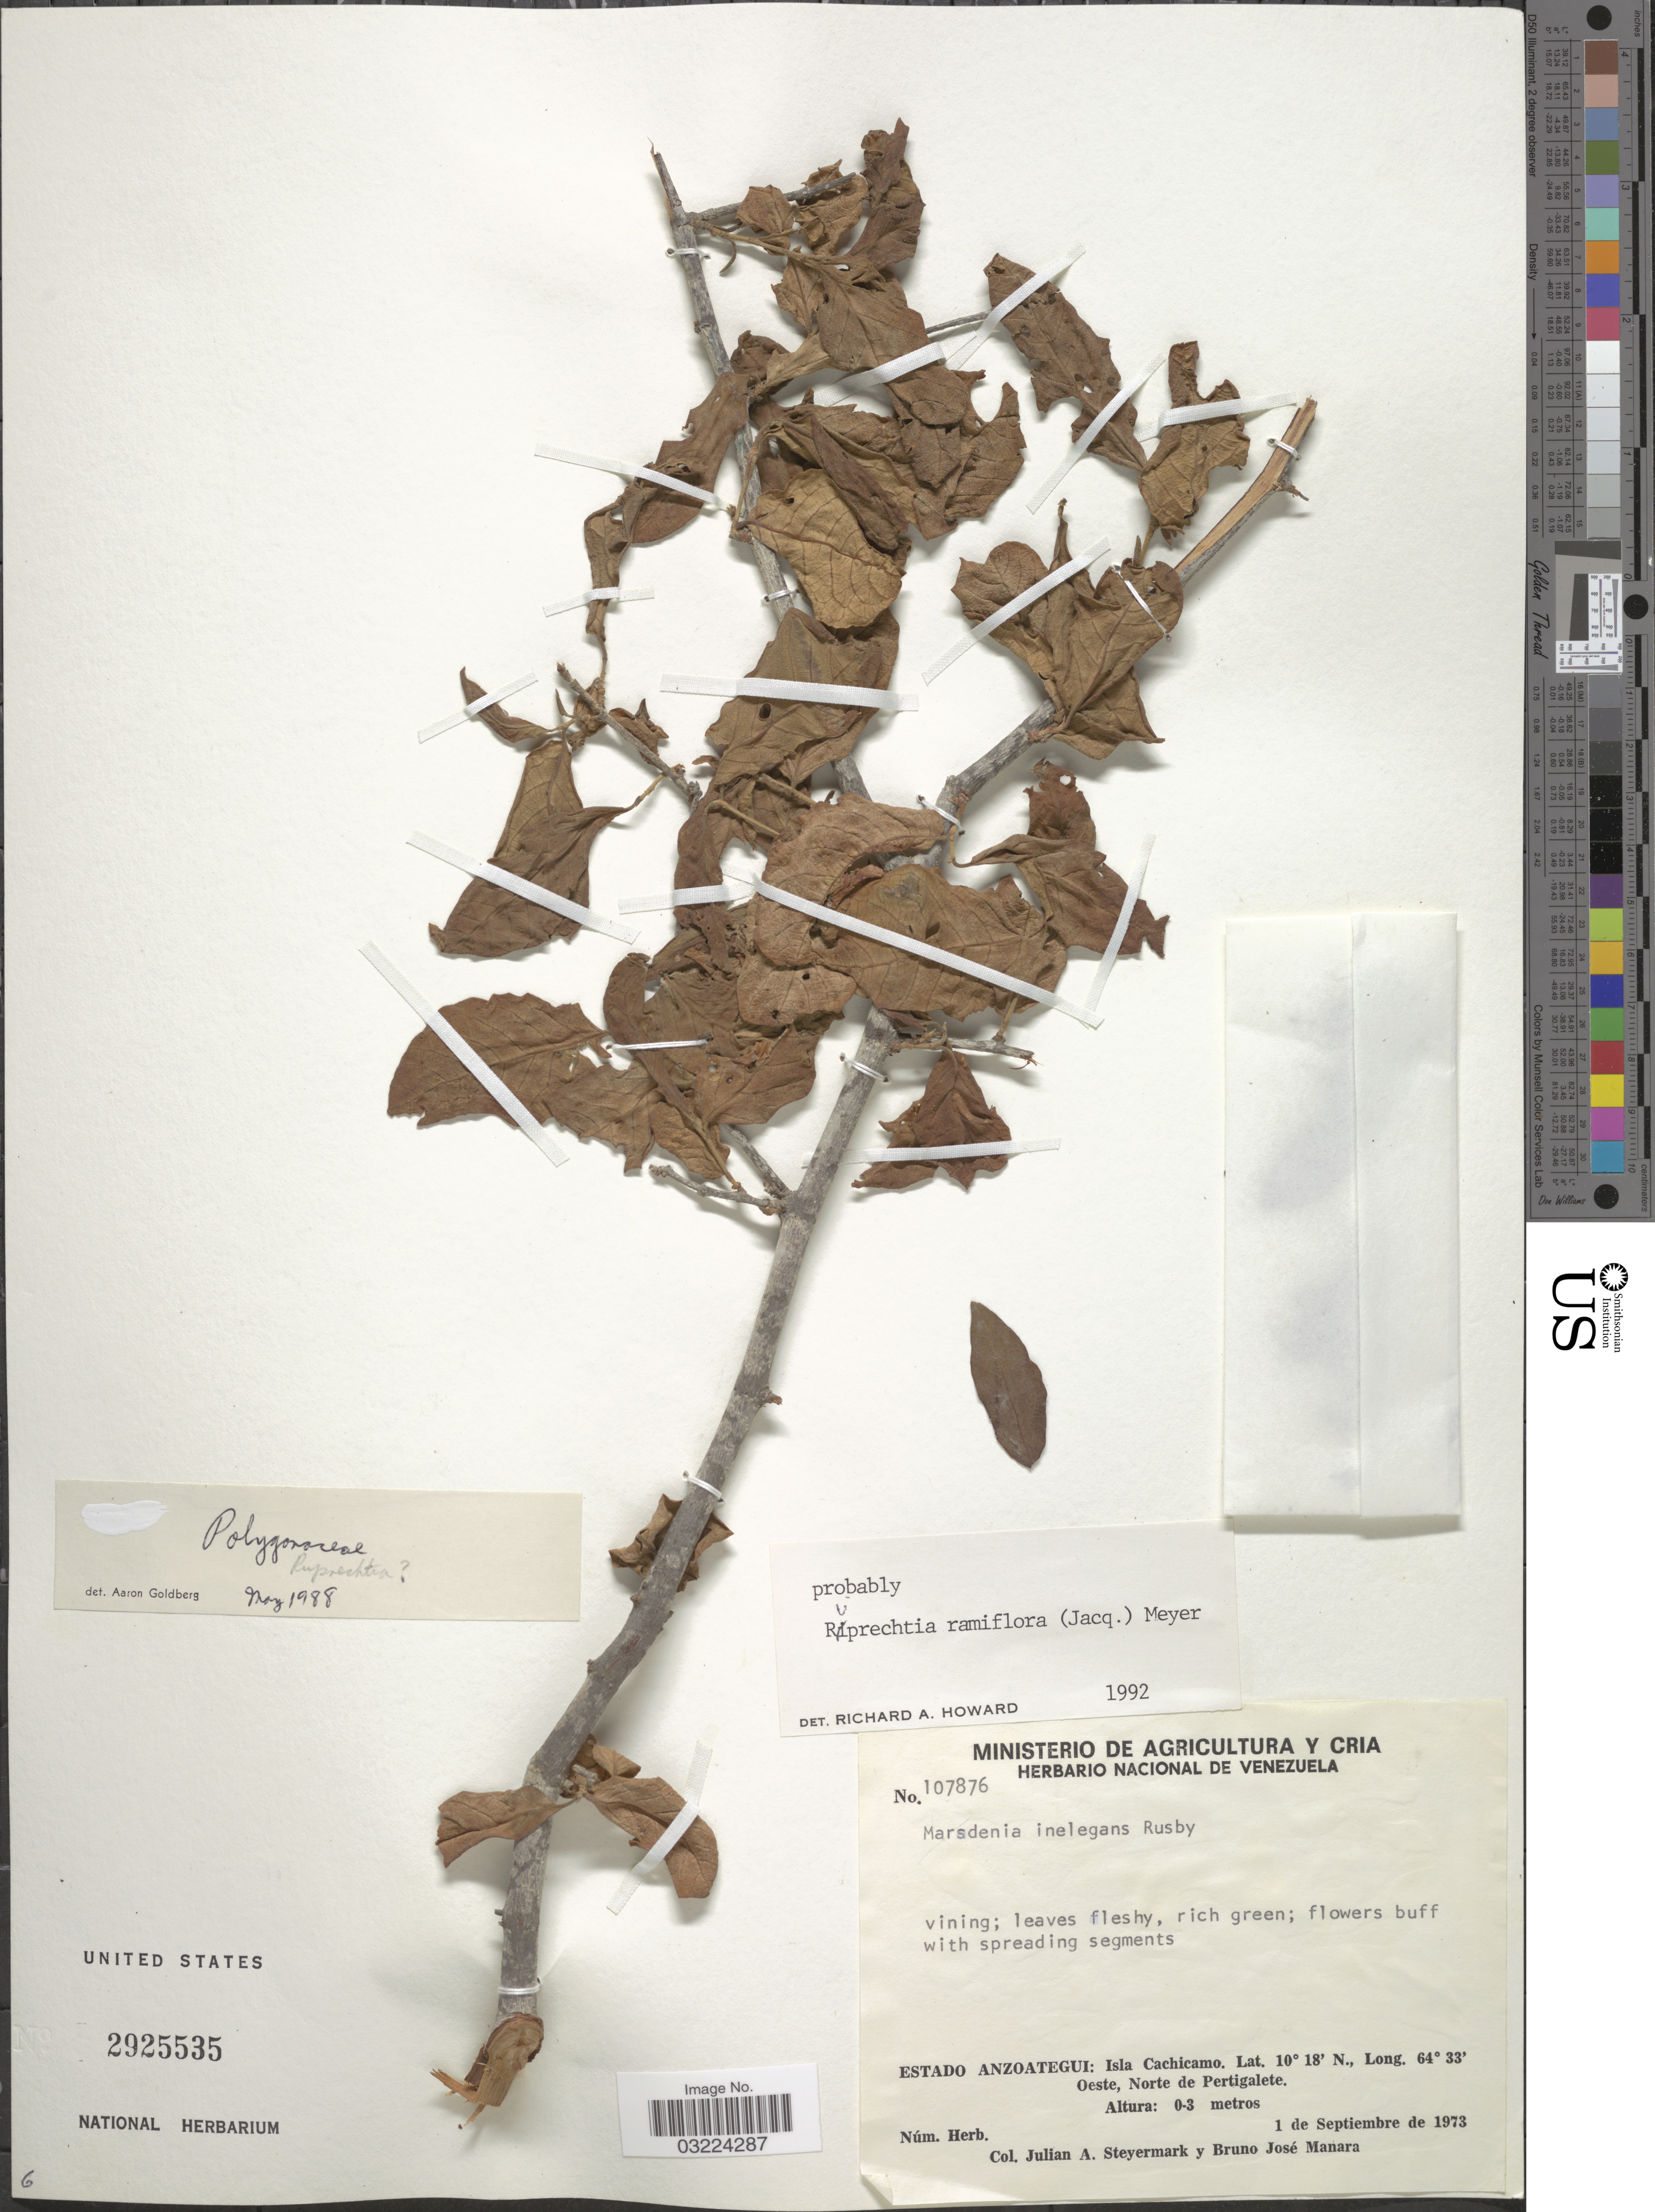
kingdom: Plantae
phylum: Tracheophyta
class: Magnoliopsida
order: Caryophyllales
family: Polygonaceae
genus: Ruprechtia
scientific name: Ruprechtia ramiflora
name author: (Jacq.) C.A. Mey.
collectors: J. Steyermark & B. Manara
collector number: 107876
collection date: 1973-09-01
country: Venezuela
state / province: Anzoategui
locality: Isla Cachicamo. Norte de Pertigalete.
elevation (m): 0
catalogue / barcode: US 2925535